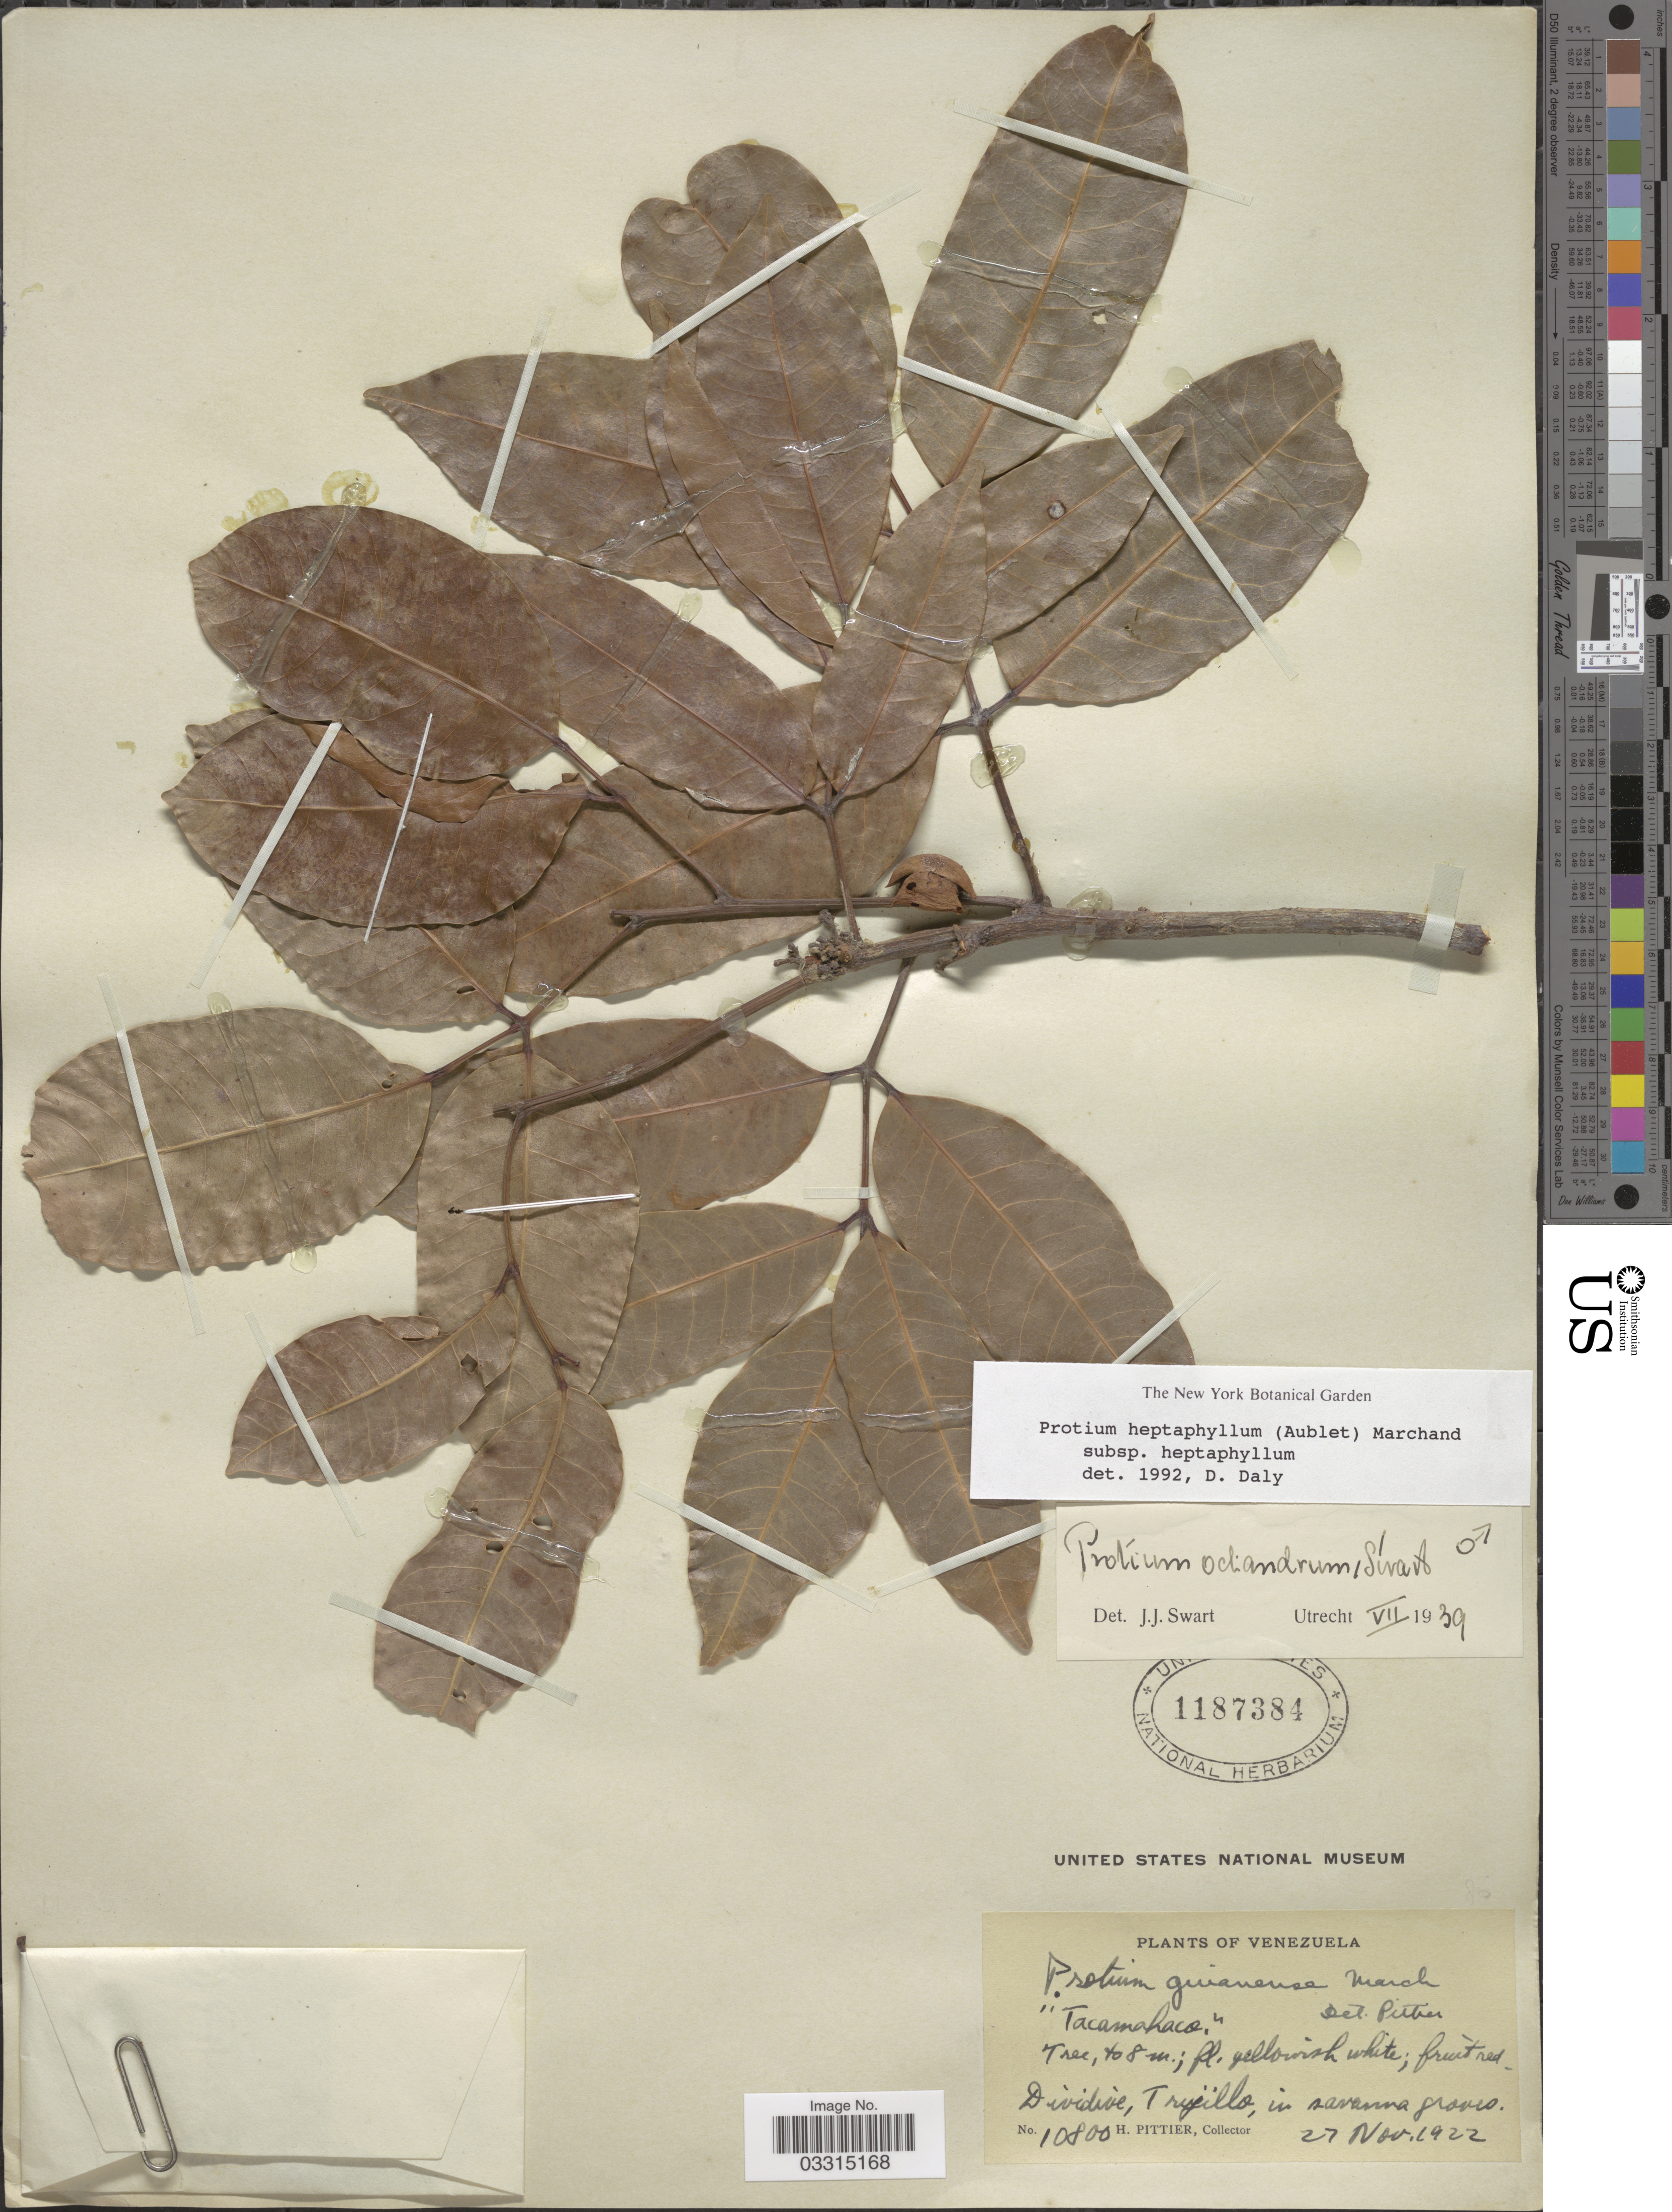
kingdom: Plantae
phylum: Tracheophyta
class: Magnoliopsida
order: Sapindales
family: Burseraceae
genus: Protium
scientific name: Protium heptaphyllum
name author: (Aubl.) Marchand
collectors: H. F. Pittier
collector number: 10800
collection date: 1922-11-27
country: Venezuela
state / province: Trujillo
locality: Dividive.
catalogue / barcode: US 1187384